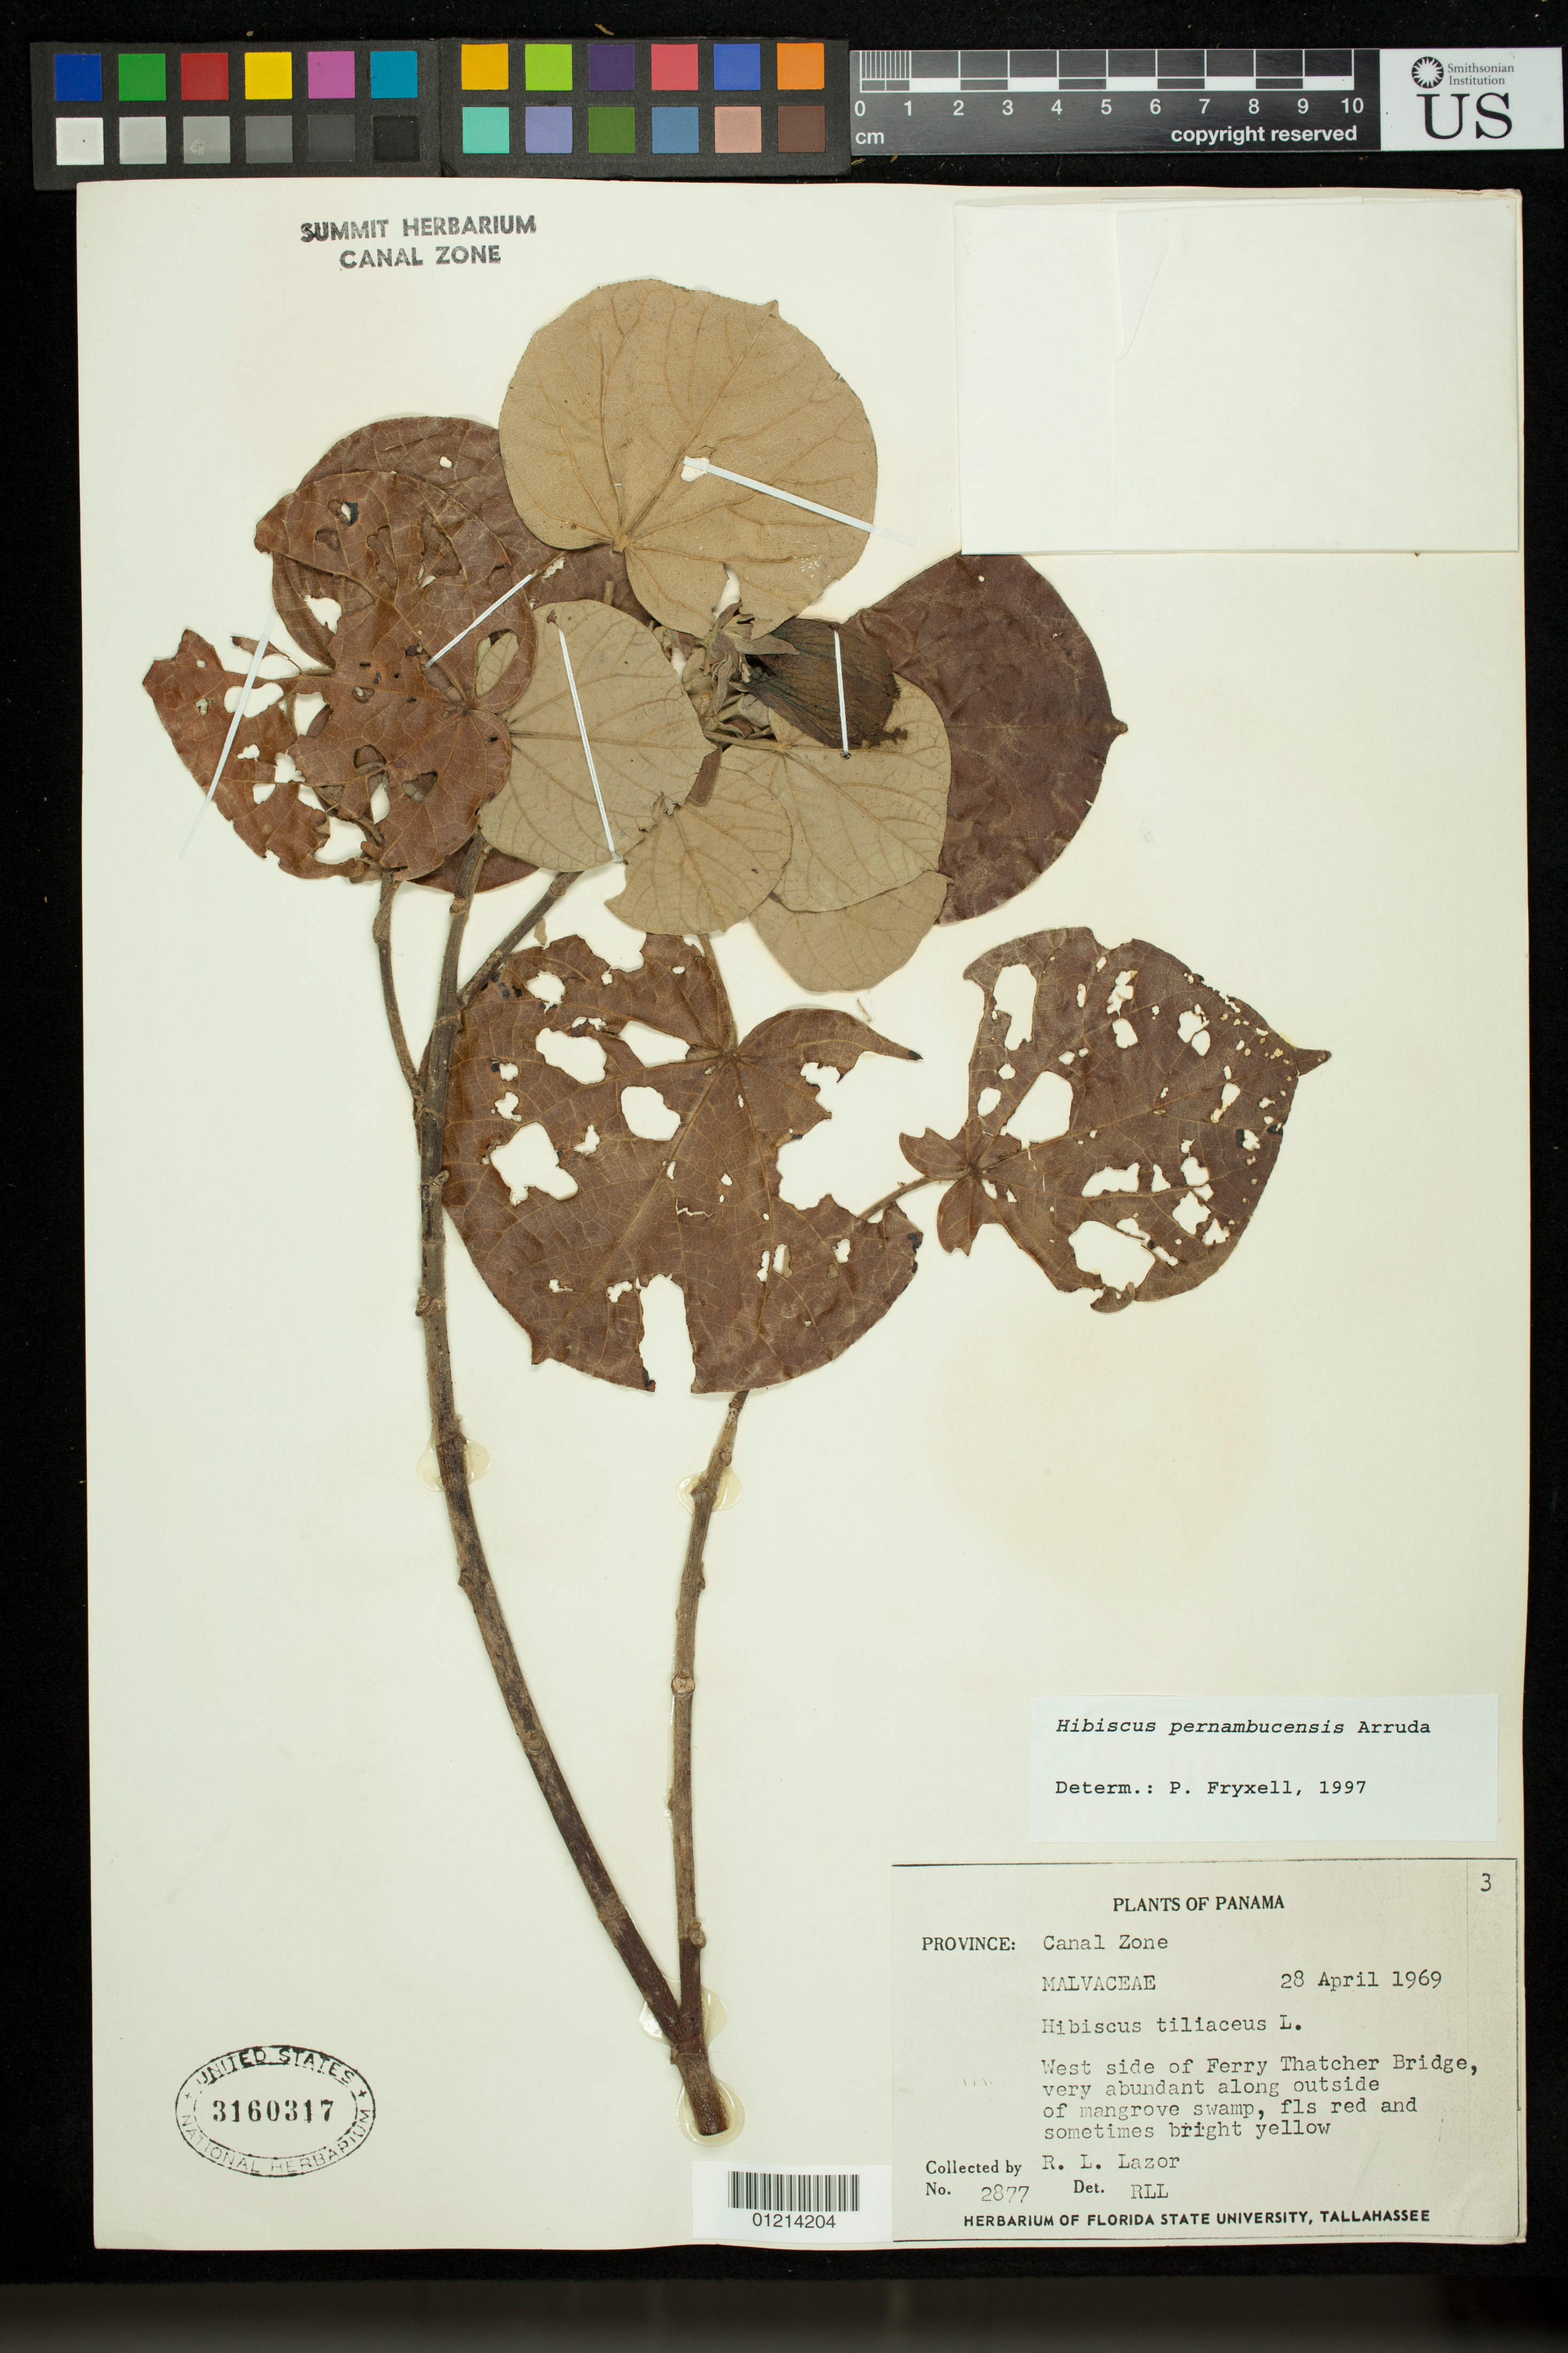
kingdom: Plantae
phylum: Tracheophyta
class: Magnoliopsida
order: Malvales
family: Malvaceae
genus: Talipariti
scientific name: Talipariti tiliaceum var. pernambucense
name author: (Arruda) Fryxell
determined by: Dorr, Laurence J., Curator (BOT), Smithsonian Institution - National Museum of Natural History (UNITED STATES)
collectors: R. L. Lazor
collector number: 2877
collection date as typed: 28 Apr 1969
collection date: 1969-04-28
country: Panama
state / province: Panamá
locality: Canal Zone: West side of Ferry Thatcher Bridge, very abundant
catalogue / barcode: US 3160317